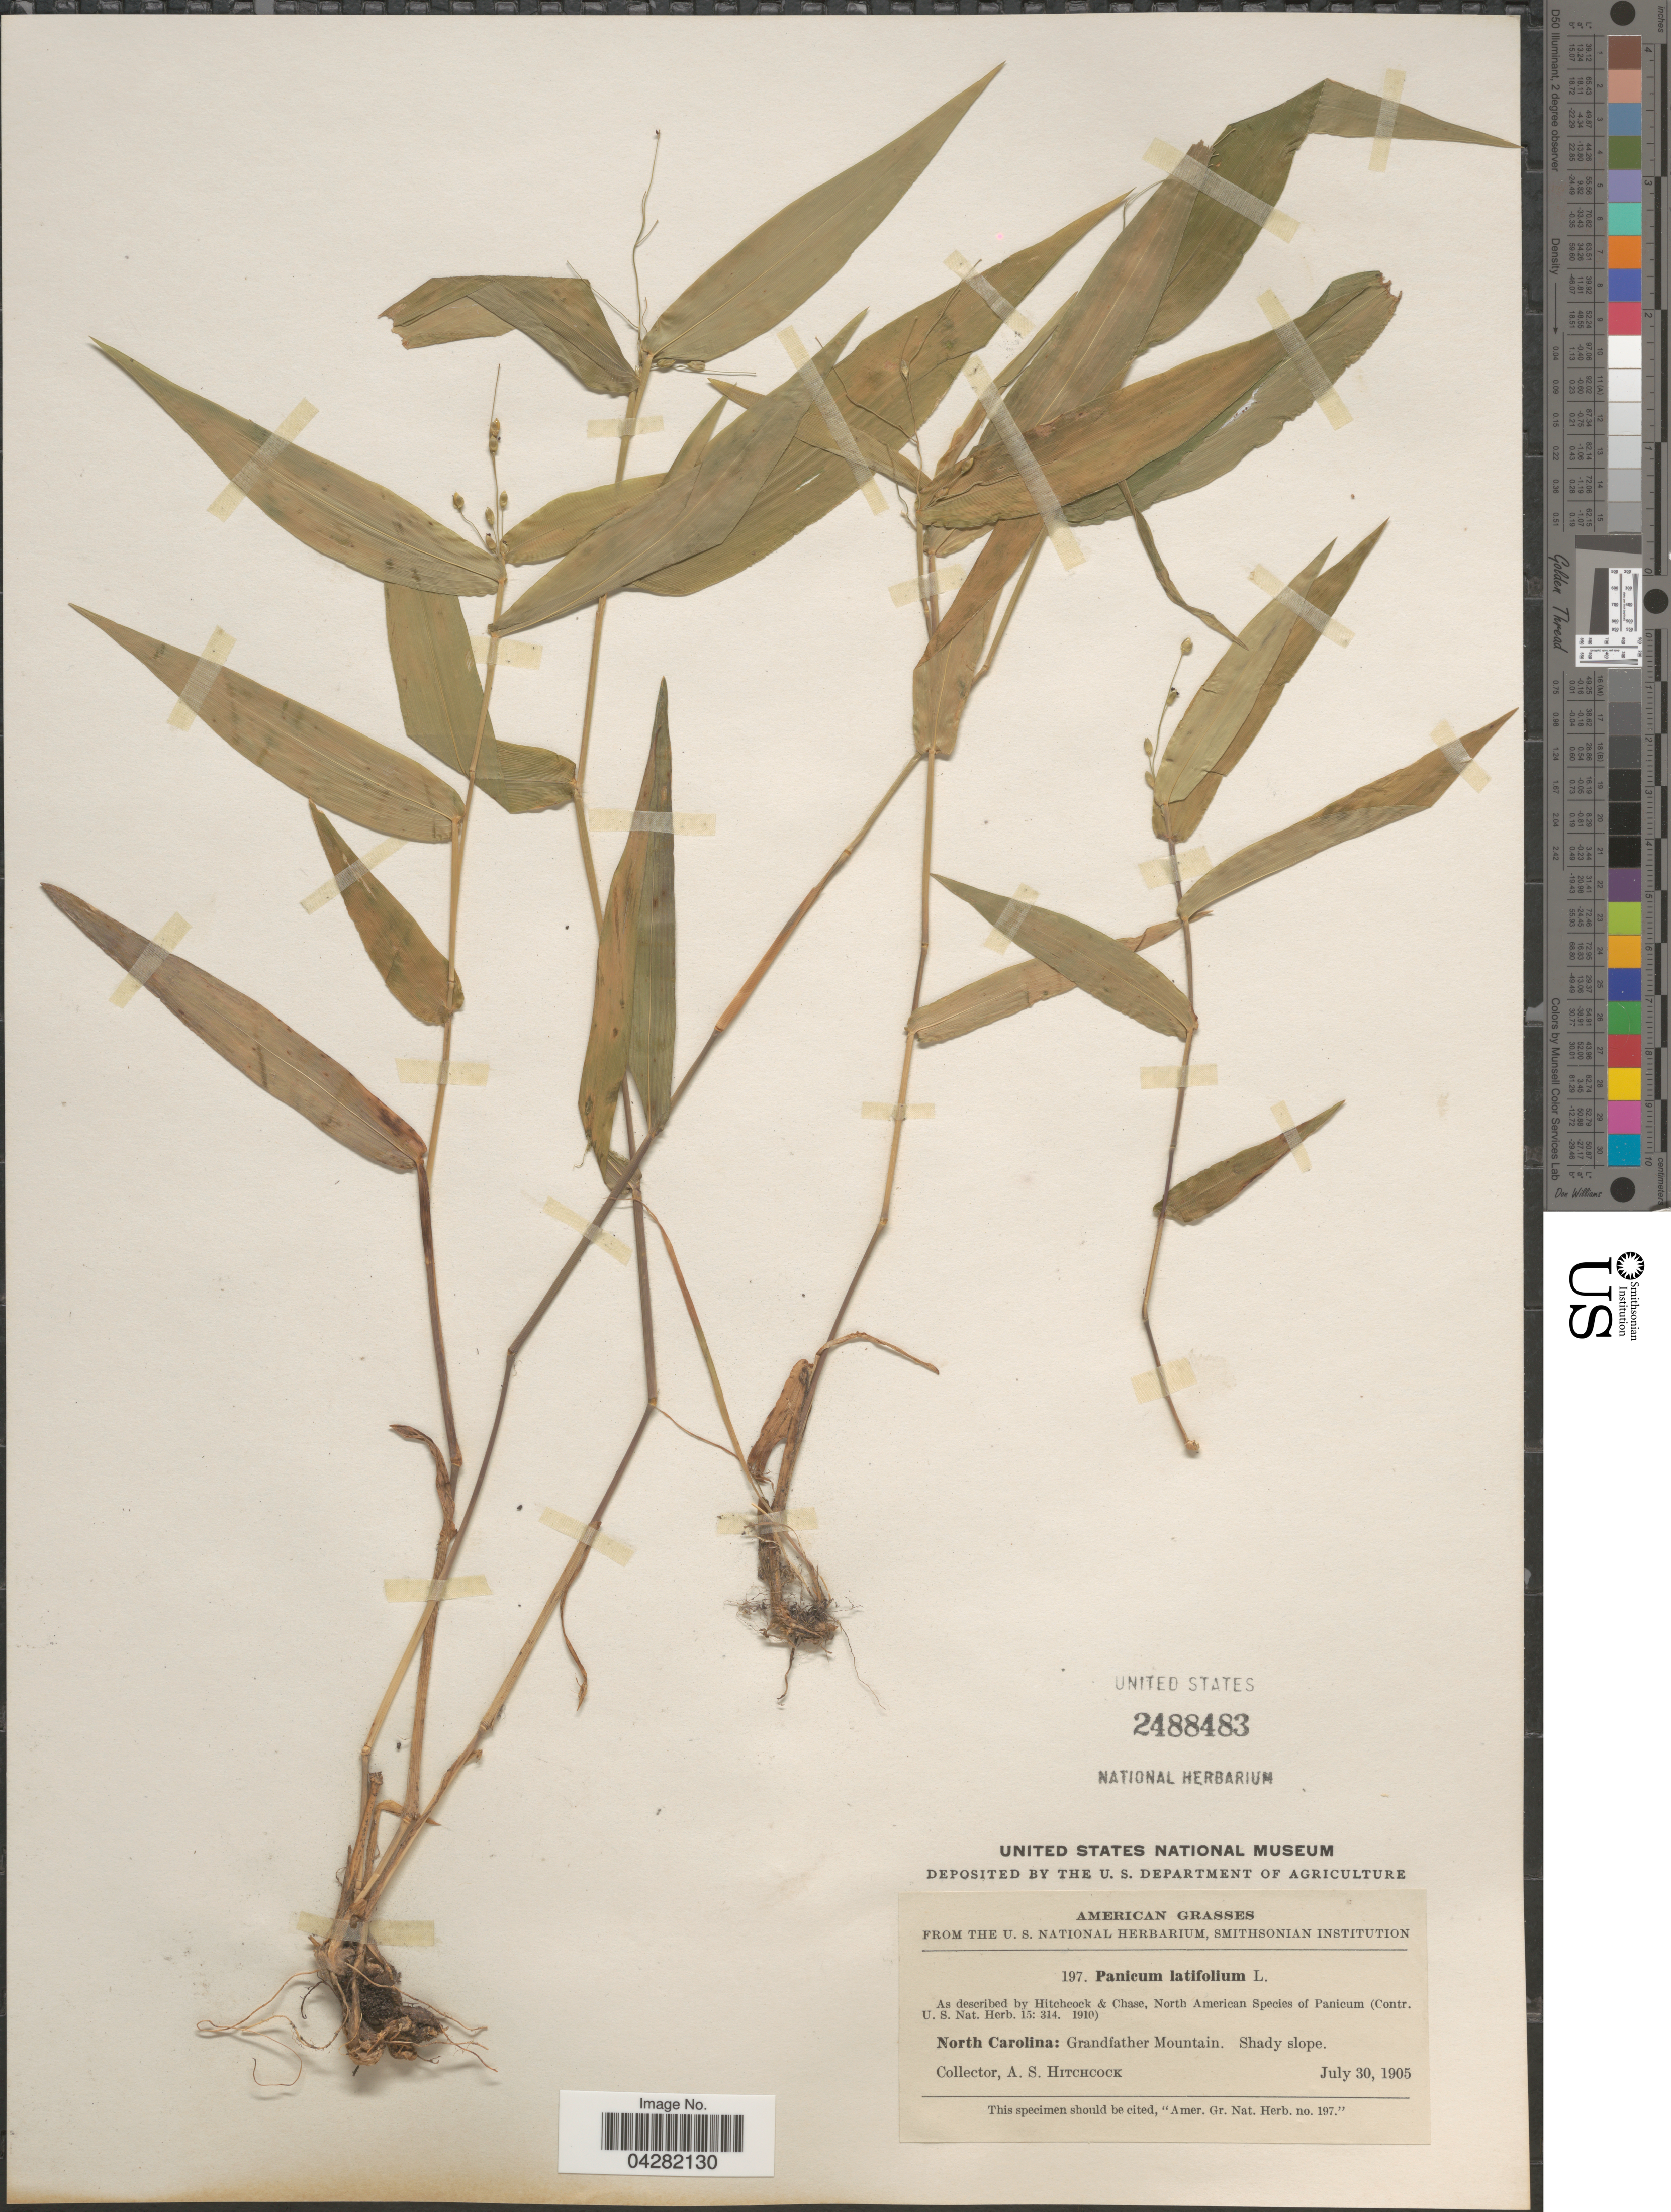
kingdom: Plantae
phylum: Tracheophyta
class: Liliopsida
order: Poales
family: Poaceae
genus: Dichanthelium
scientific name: Dichanthelium latifolium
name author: (L.) Harvill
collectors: A. S. Hitchcock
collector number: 197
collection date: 1905-07-30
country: United States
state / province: North Carolina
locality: Grandfather Mountain.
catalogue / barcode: US 2488483